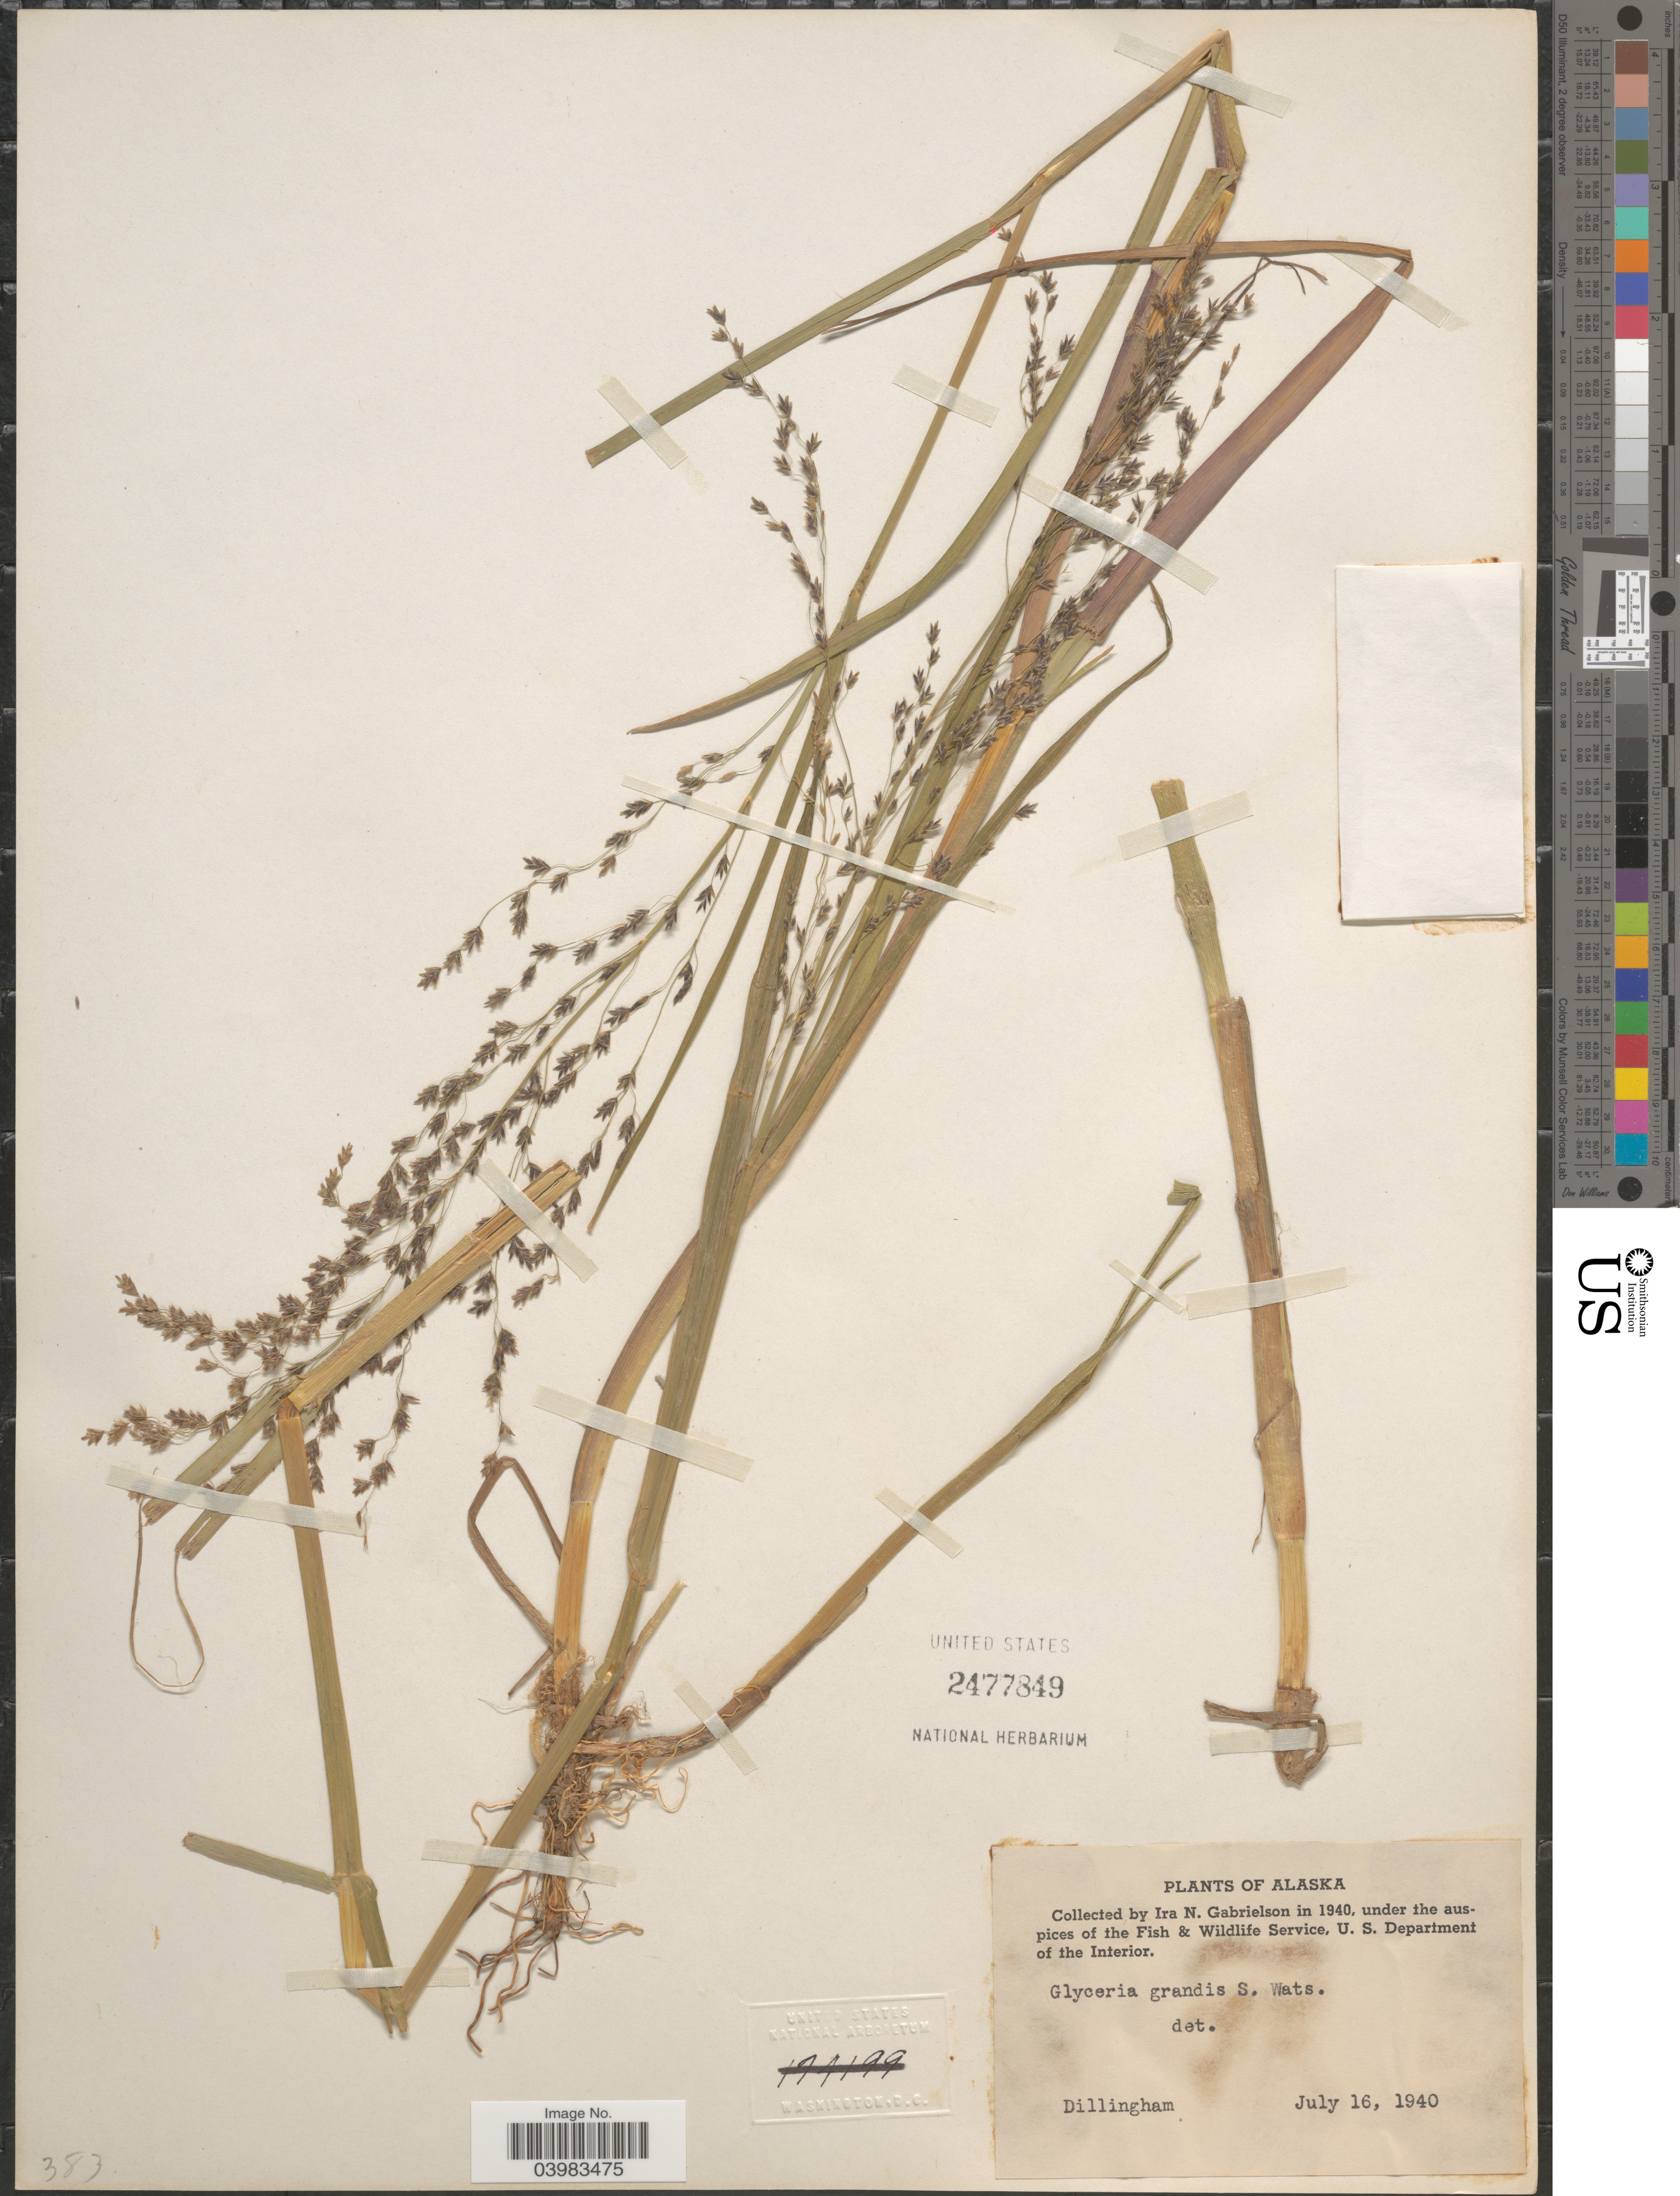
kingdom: Plantae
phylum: Tracheophyta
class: Liliopsida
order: Poales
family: Poaceae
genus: Glyceria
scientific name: Glyceria grandis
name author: S. Watson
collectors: I. Gabrielson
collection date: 1940-07-16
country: United States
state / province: Alaska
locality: Dillingham.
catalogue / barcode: US 2477849